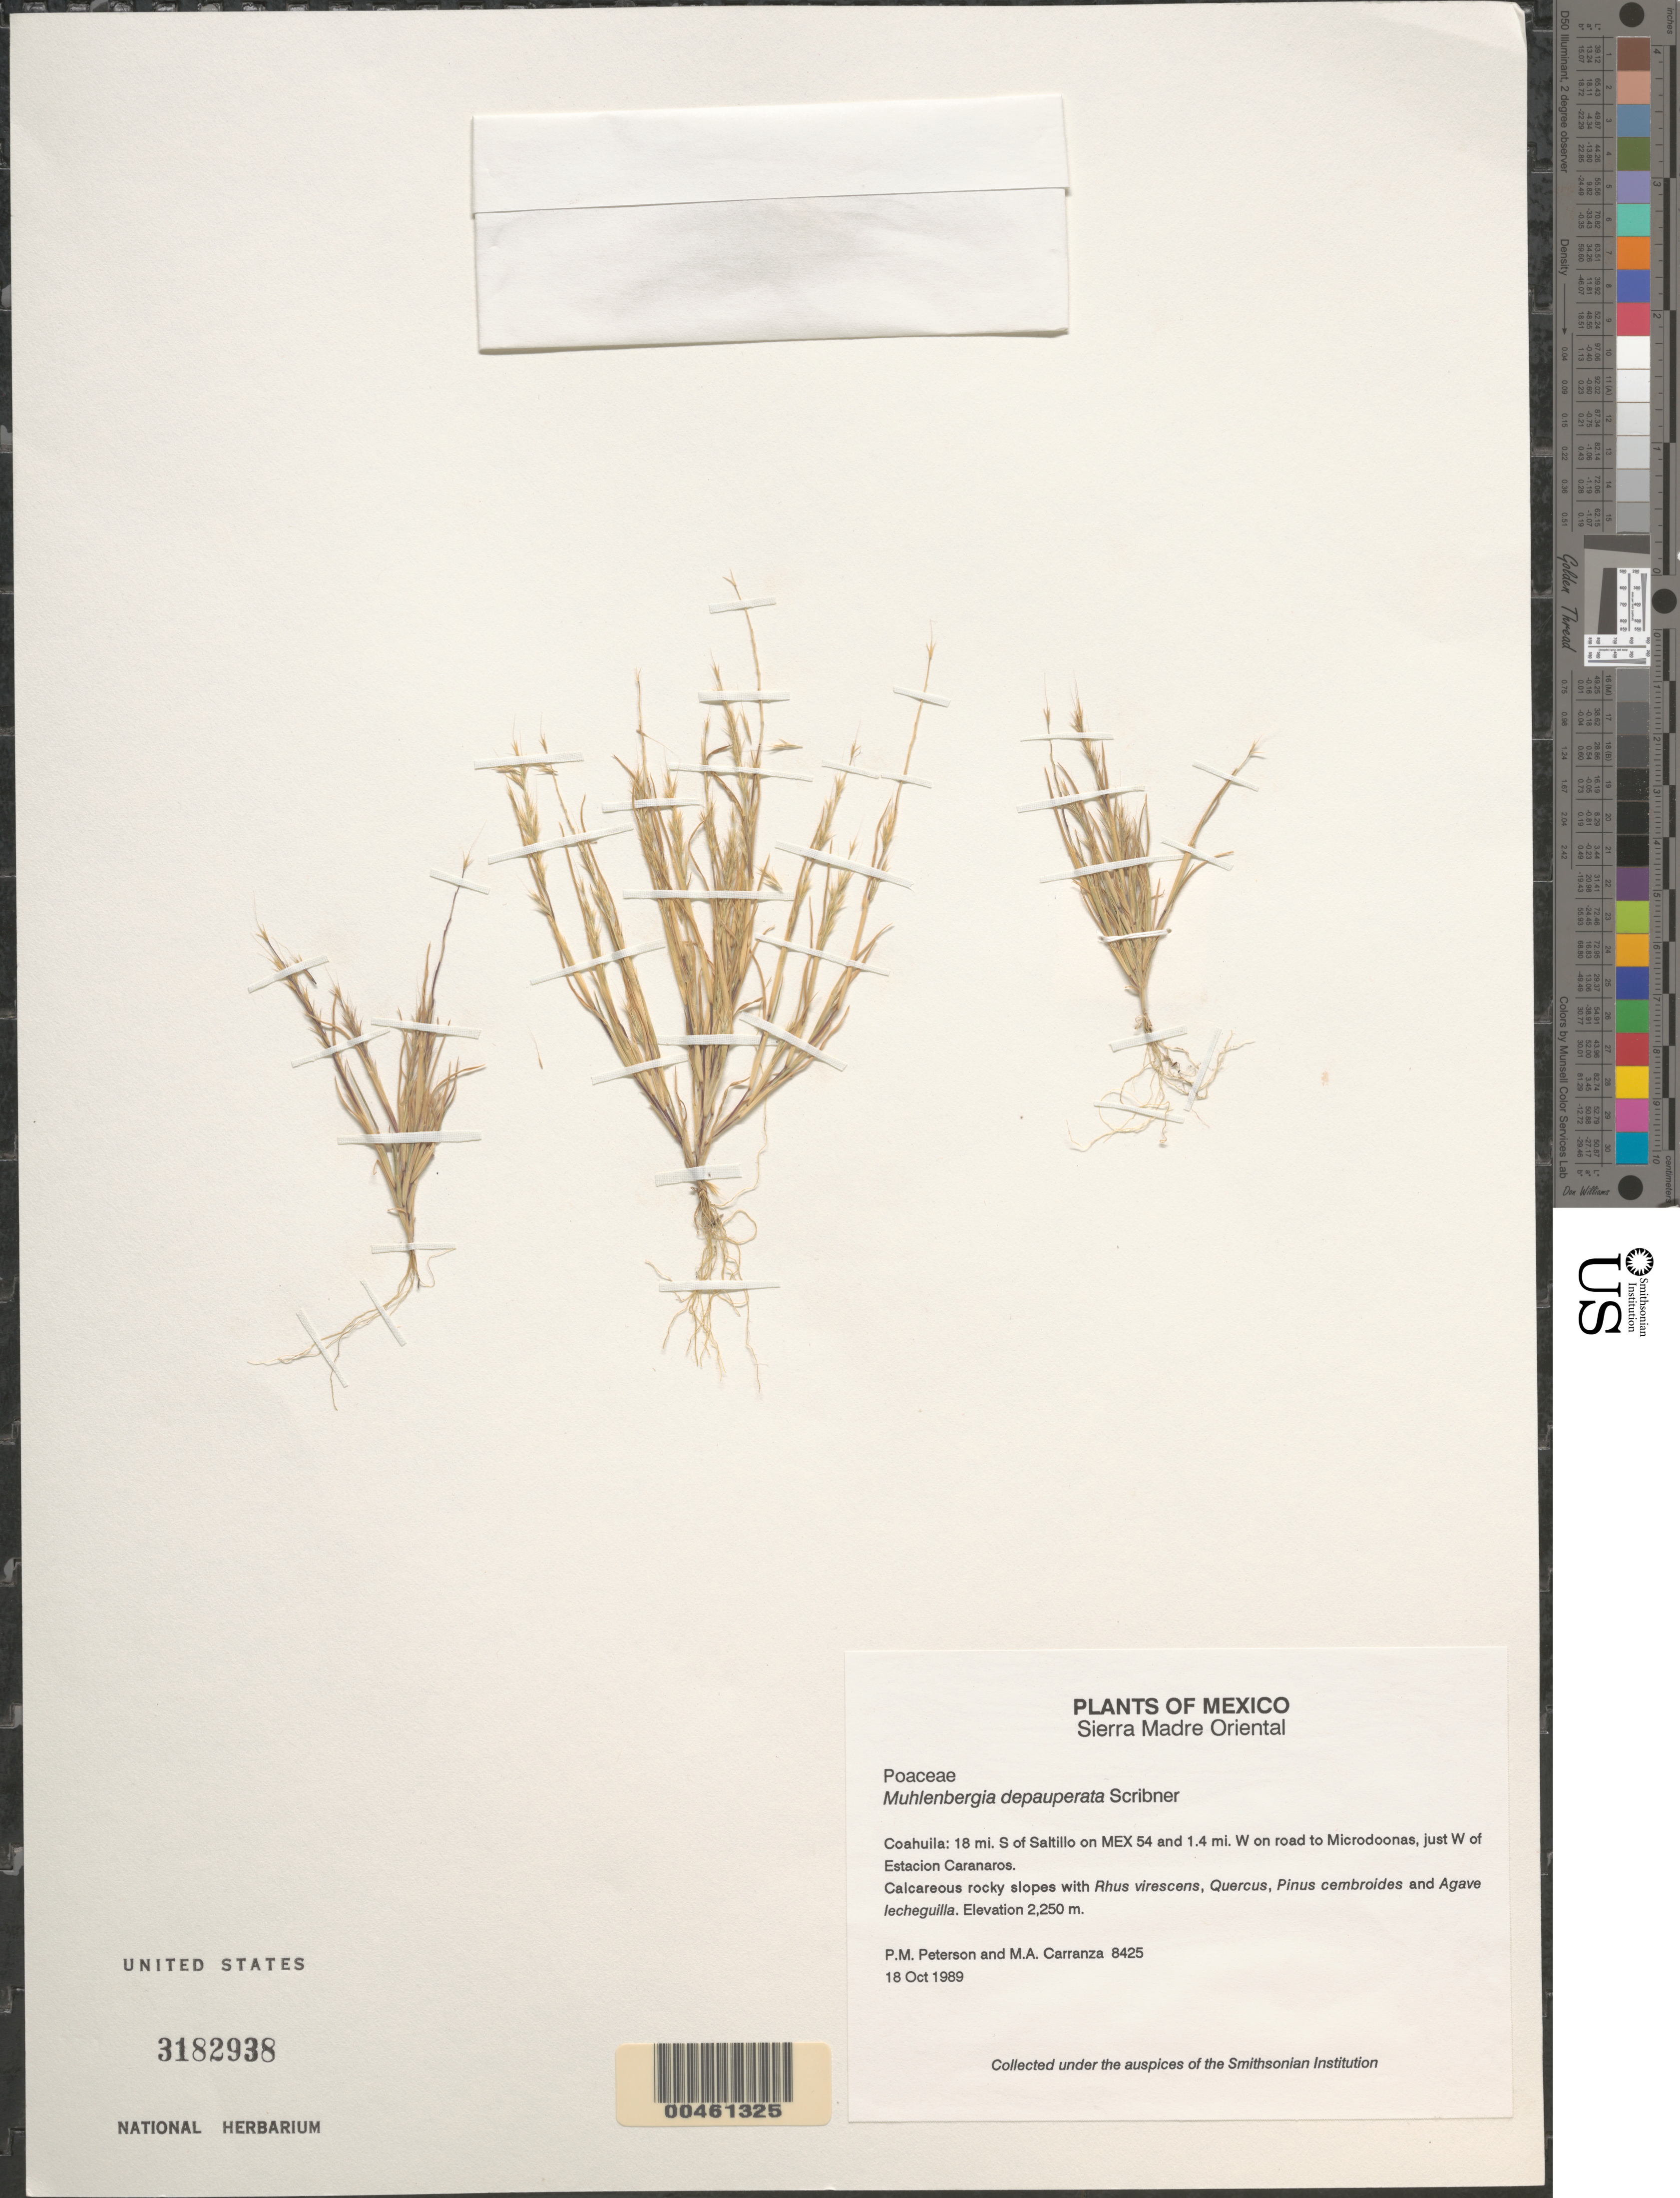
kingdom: Plantae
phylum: Tracheophyta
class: Liliopsida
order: Poales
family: Poaceae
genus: Muhlenbergia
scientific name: Muhlenbergia depauperata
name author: Scribn.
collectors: P. M. Peterson & M. A. Carranza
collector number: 08425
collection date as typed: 18 Oct 1989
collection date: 1989-10-18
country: Mexico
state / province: Coahuila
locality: Sierra Madre Oriental, 18 mi. S of Saltillo on Mex 54 and 1.4 mi. W on road to Microdoonas, just W of Estacion Caranaros.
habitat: Calcareous rocky slopes with Rhus virescens, Quercus, Pinus cembroides and Agave lecheguilla.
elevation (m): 2250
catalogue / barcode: US 3182938